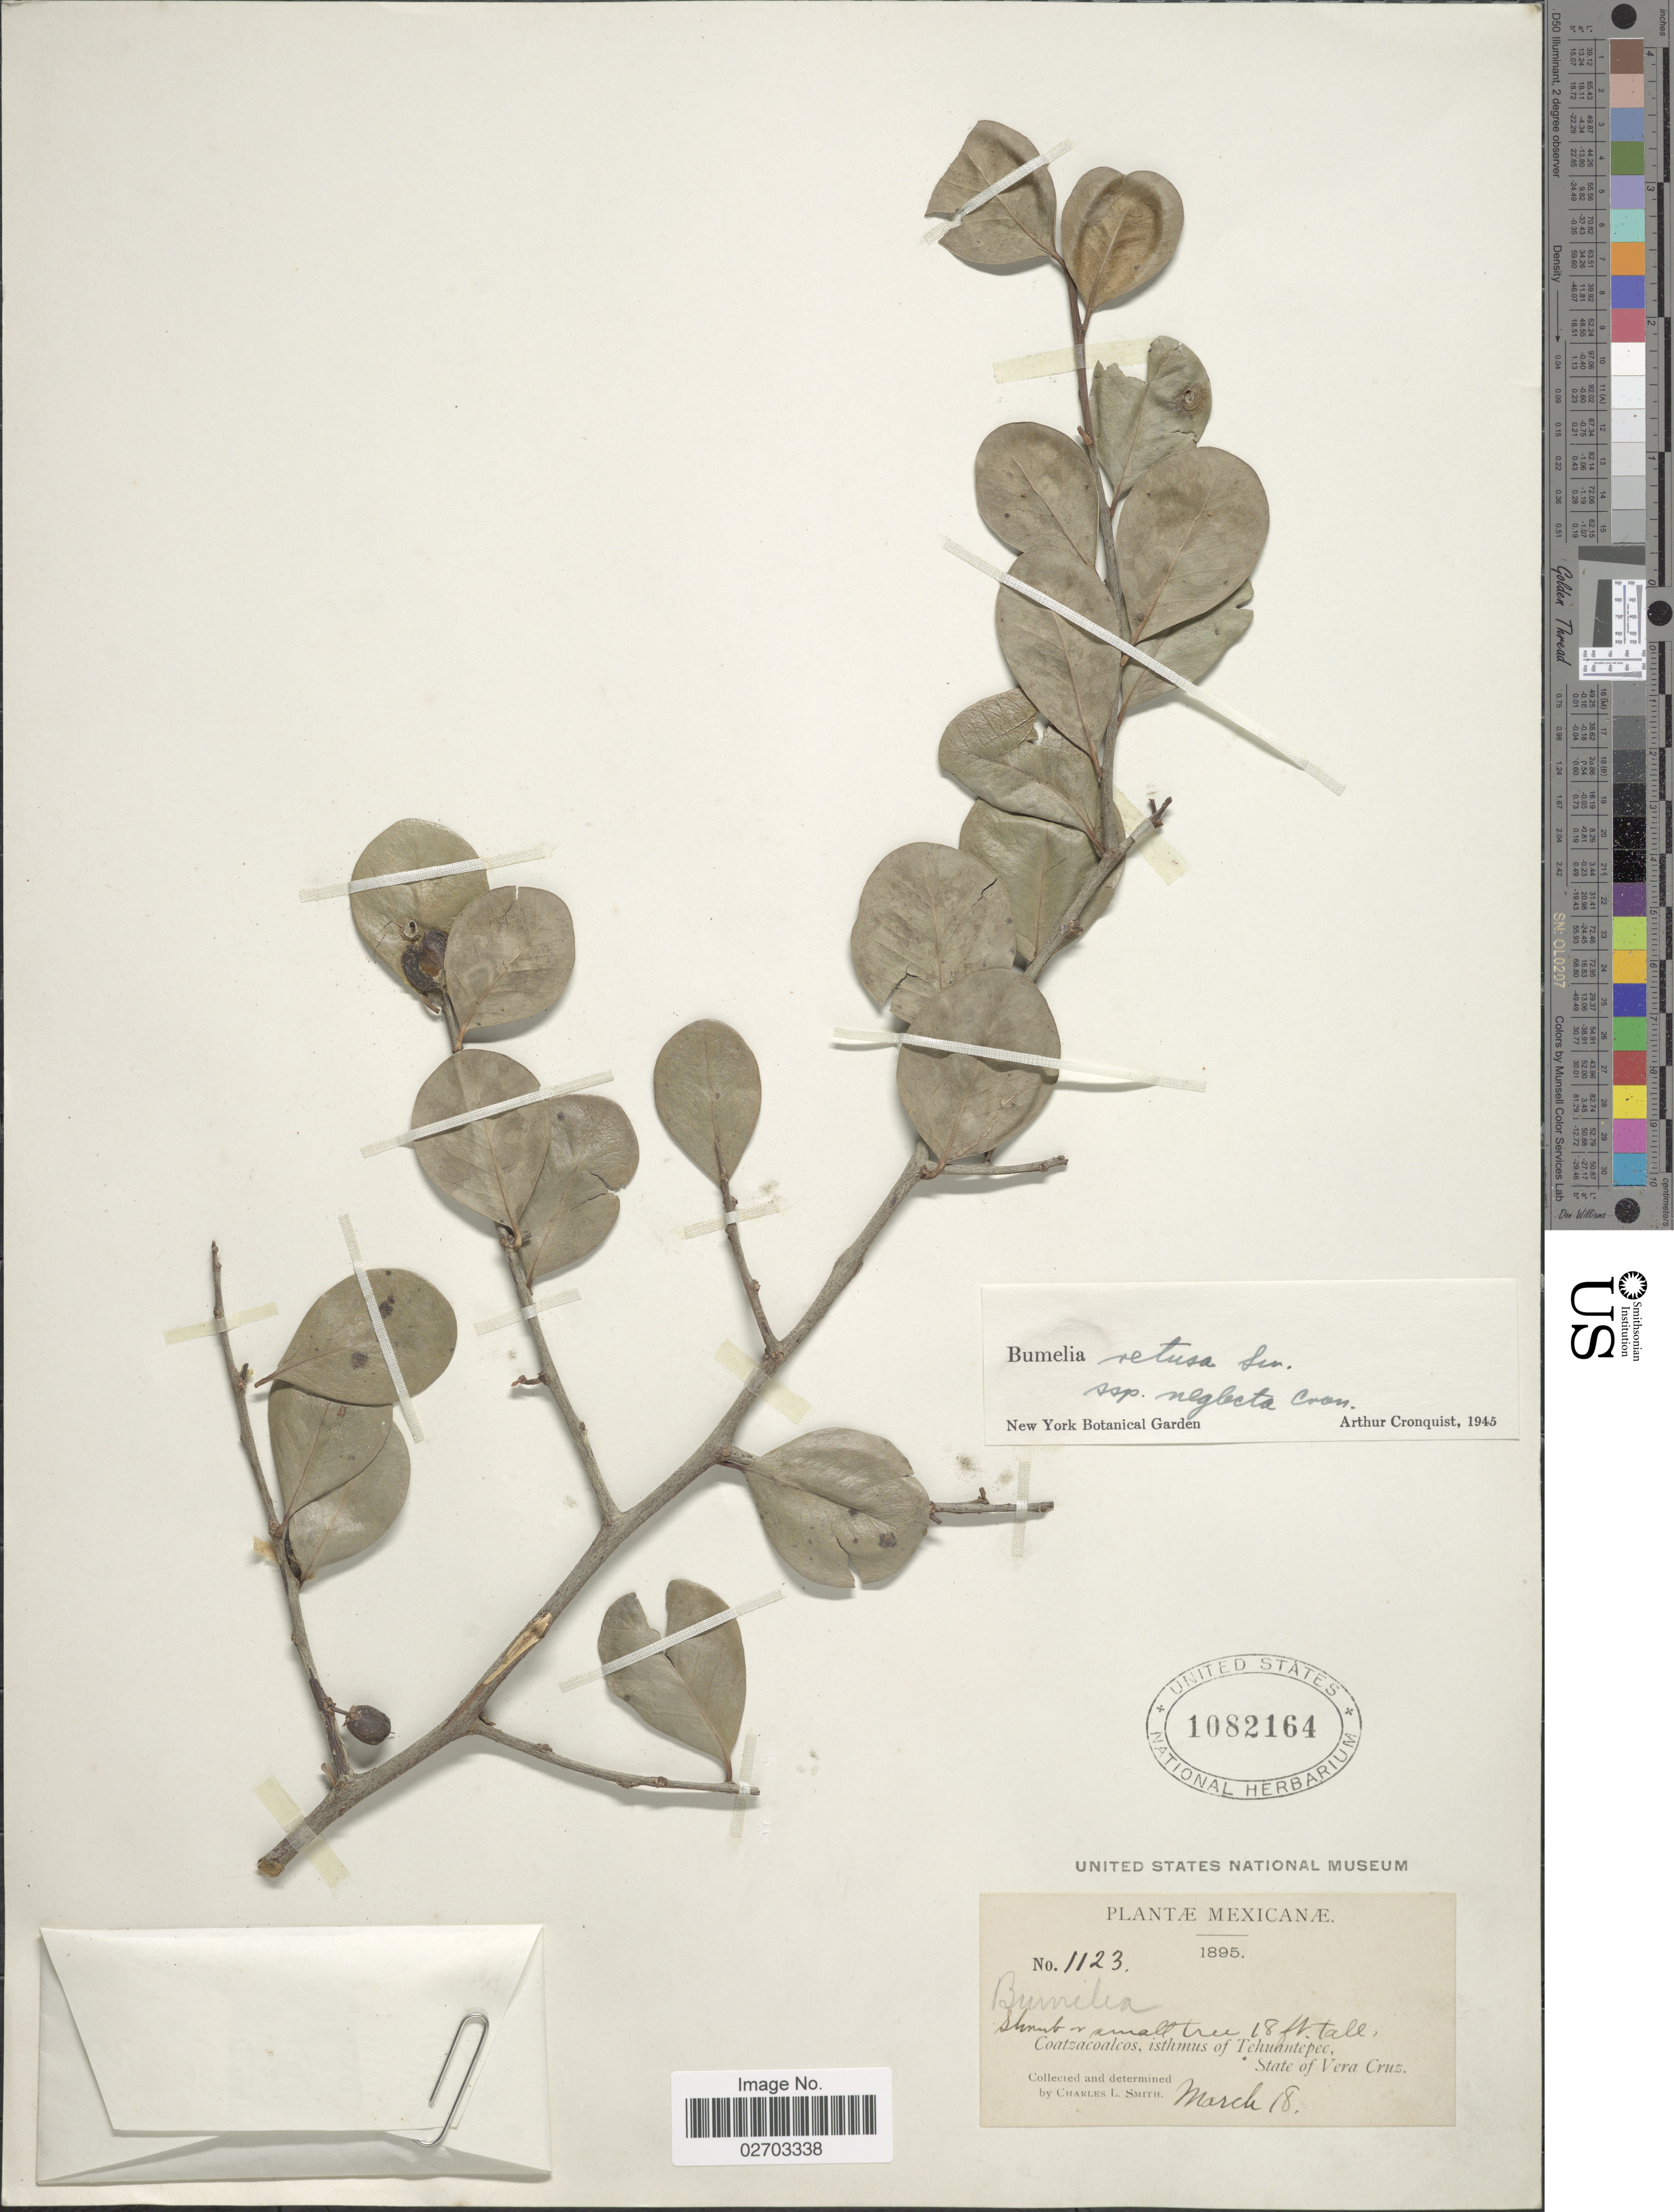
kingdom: Plantae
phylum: Tracheophyta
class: Magnoliopsida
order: Ericales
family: Sapotaceae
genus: Sideroxylon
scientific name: Sideroxylon americanum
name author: (Mill.) T.D. Penn.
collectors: C. L. Smith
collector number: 1123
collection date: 1895-03-18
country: Mexico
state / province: Veracruz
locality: Coatzacoalcos, isthmus of Tehuantepec, State of Vera Cruz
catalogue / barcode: US 1082164